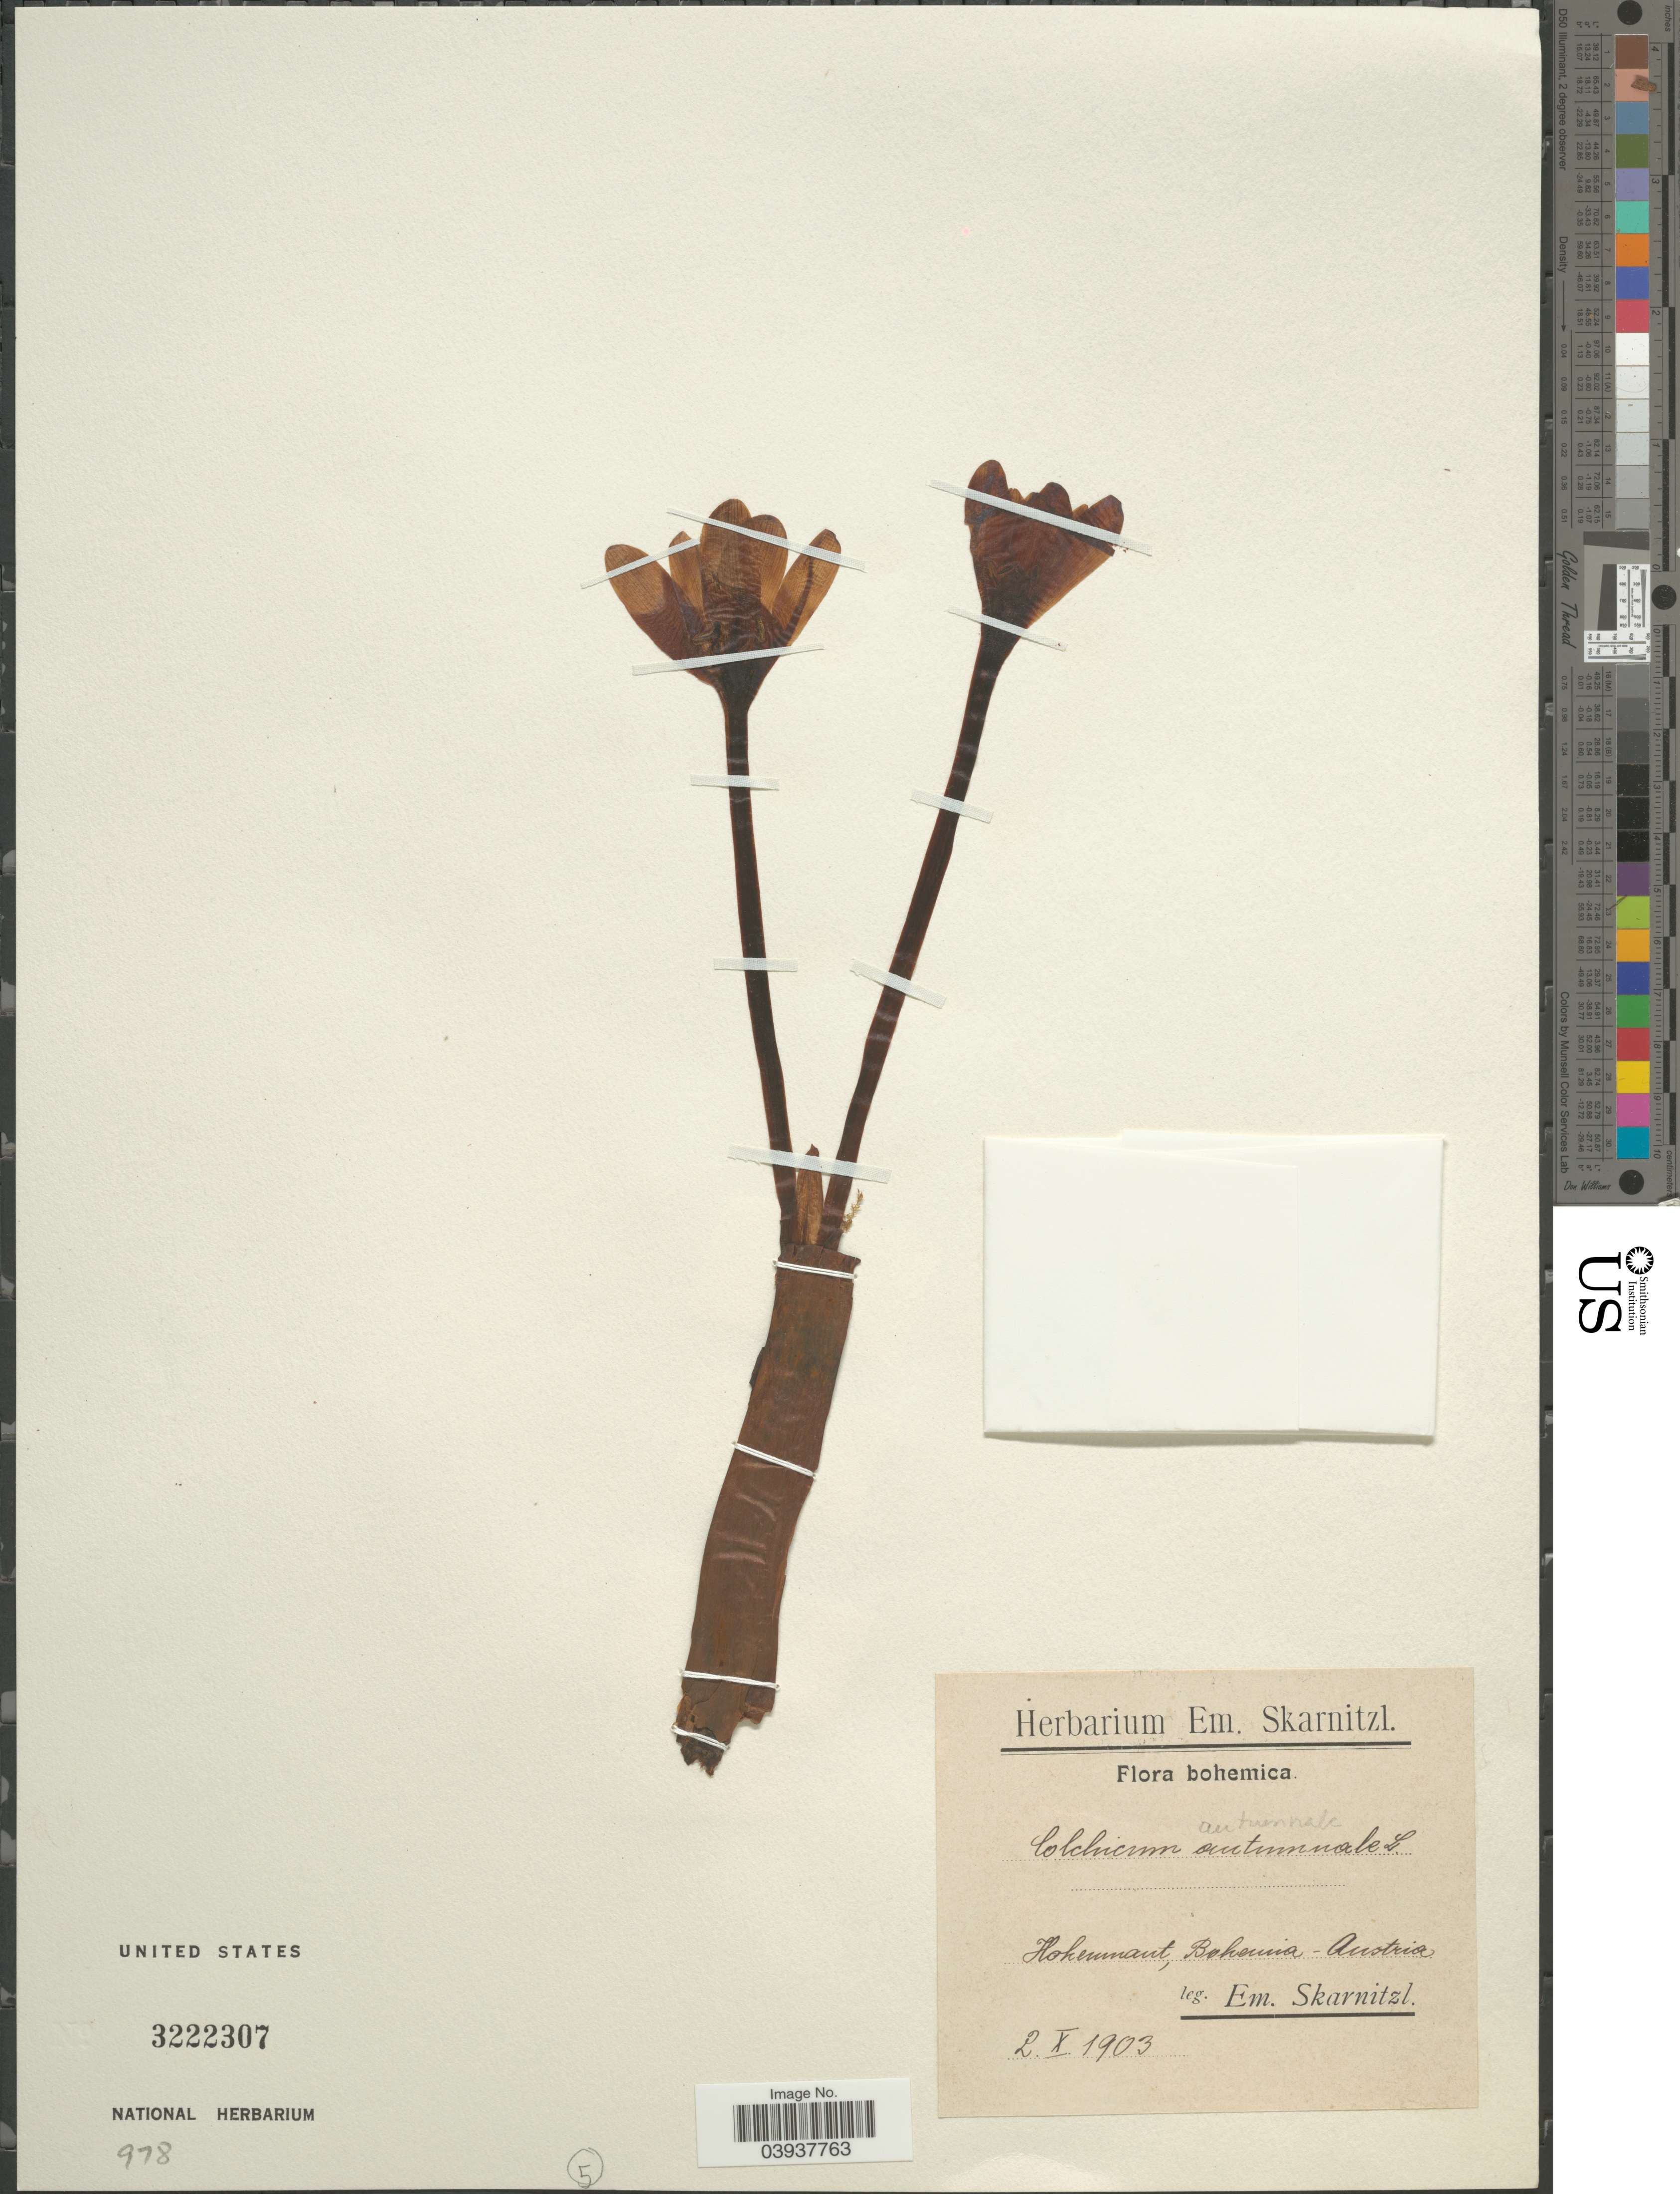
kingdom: Plantae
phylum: Tracheophyta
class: Liliopsida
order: Liliales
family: Colchicaceae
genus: Colchicum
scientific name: Colchicum autumnale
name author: L.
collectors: E. Skarnitzl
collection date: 1903-10-02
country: Czechia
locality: Bohemica. Hohenmaut, Bohemia - Austria.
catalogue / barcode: US 3222307